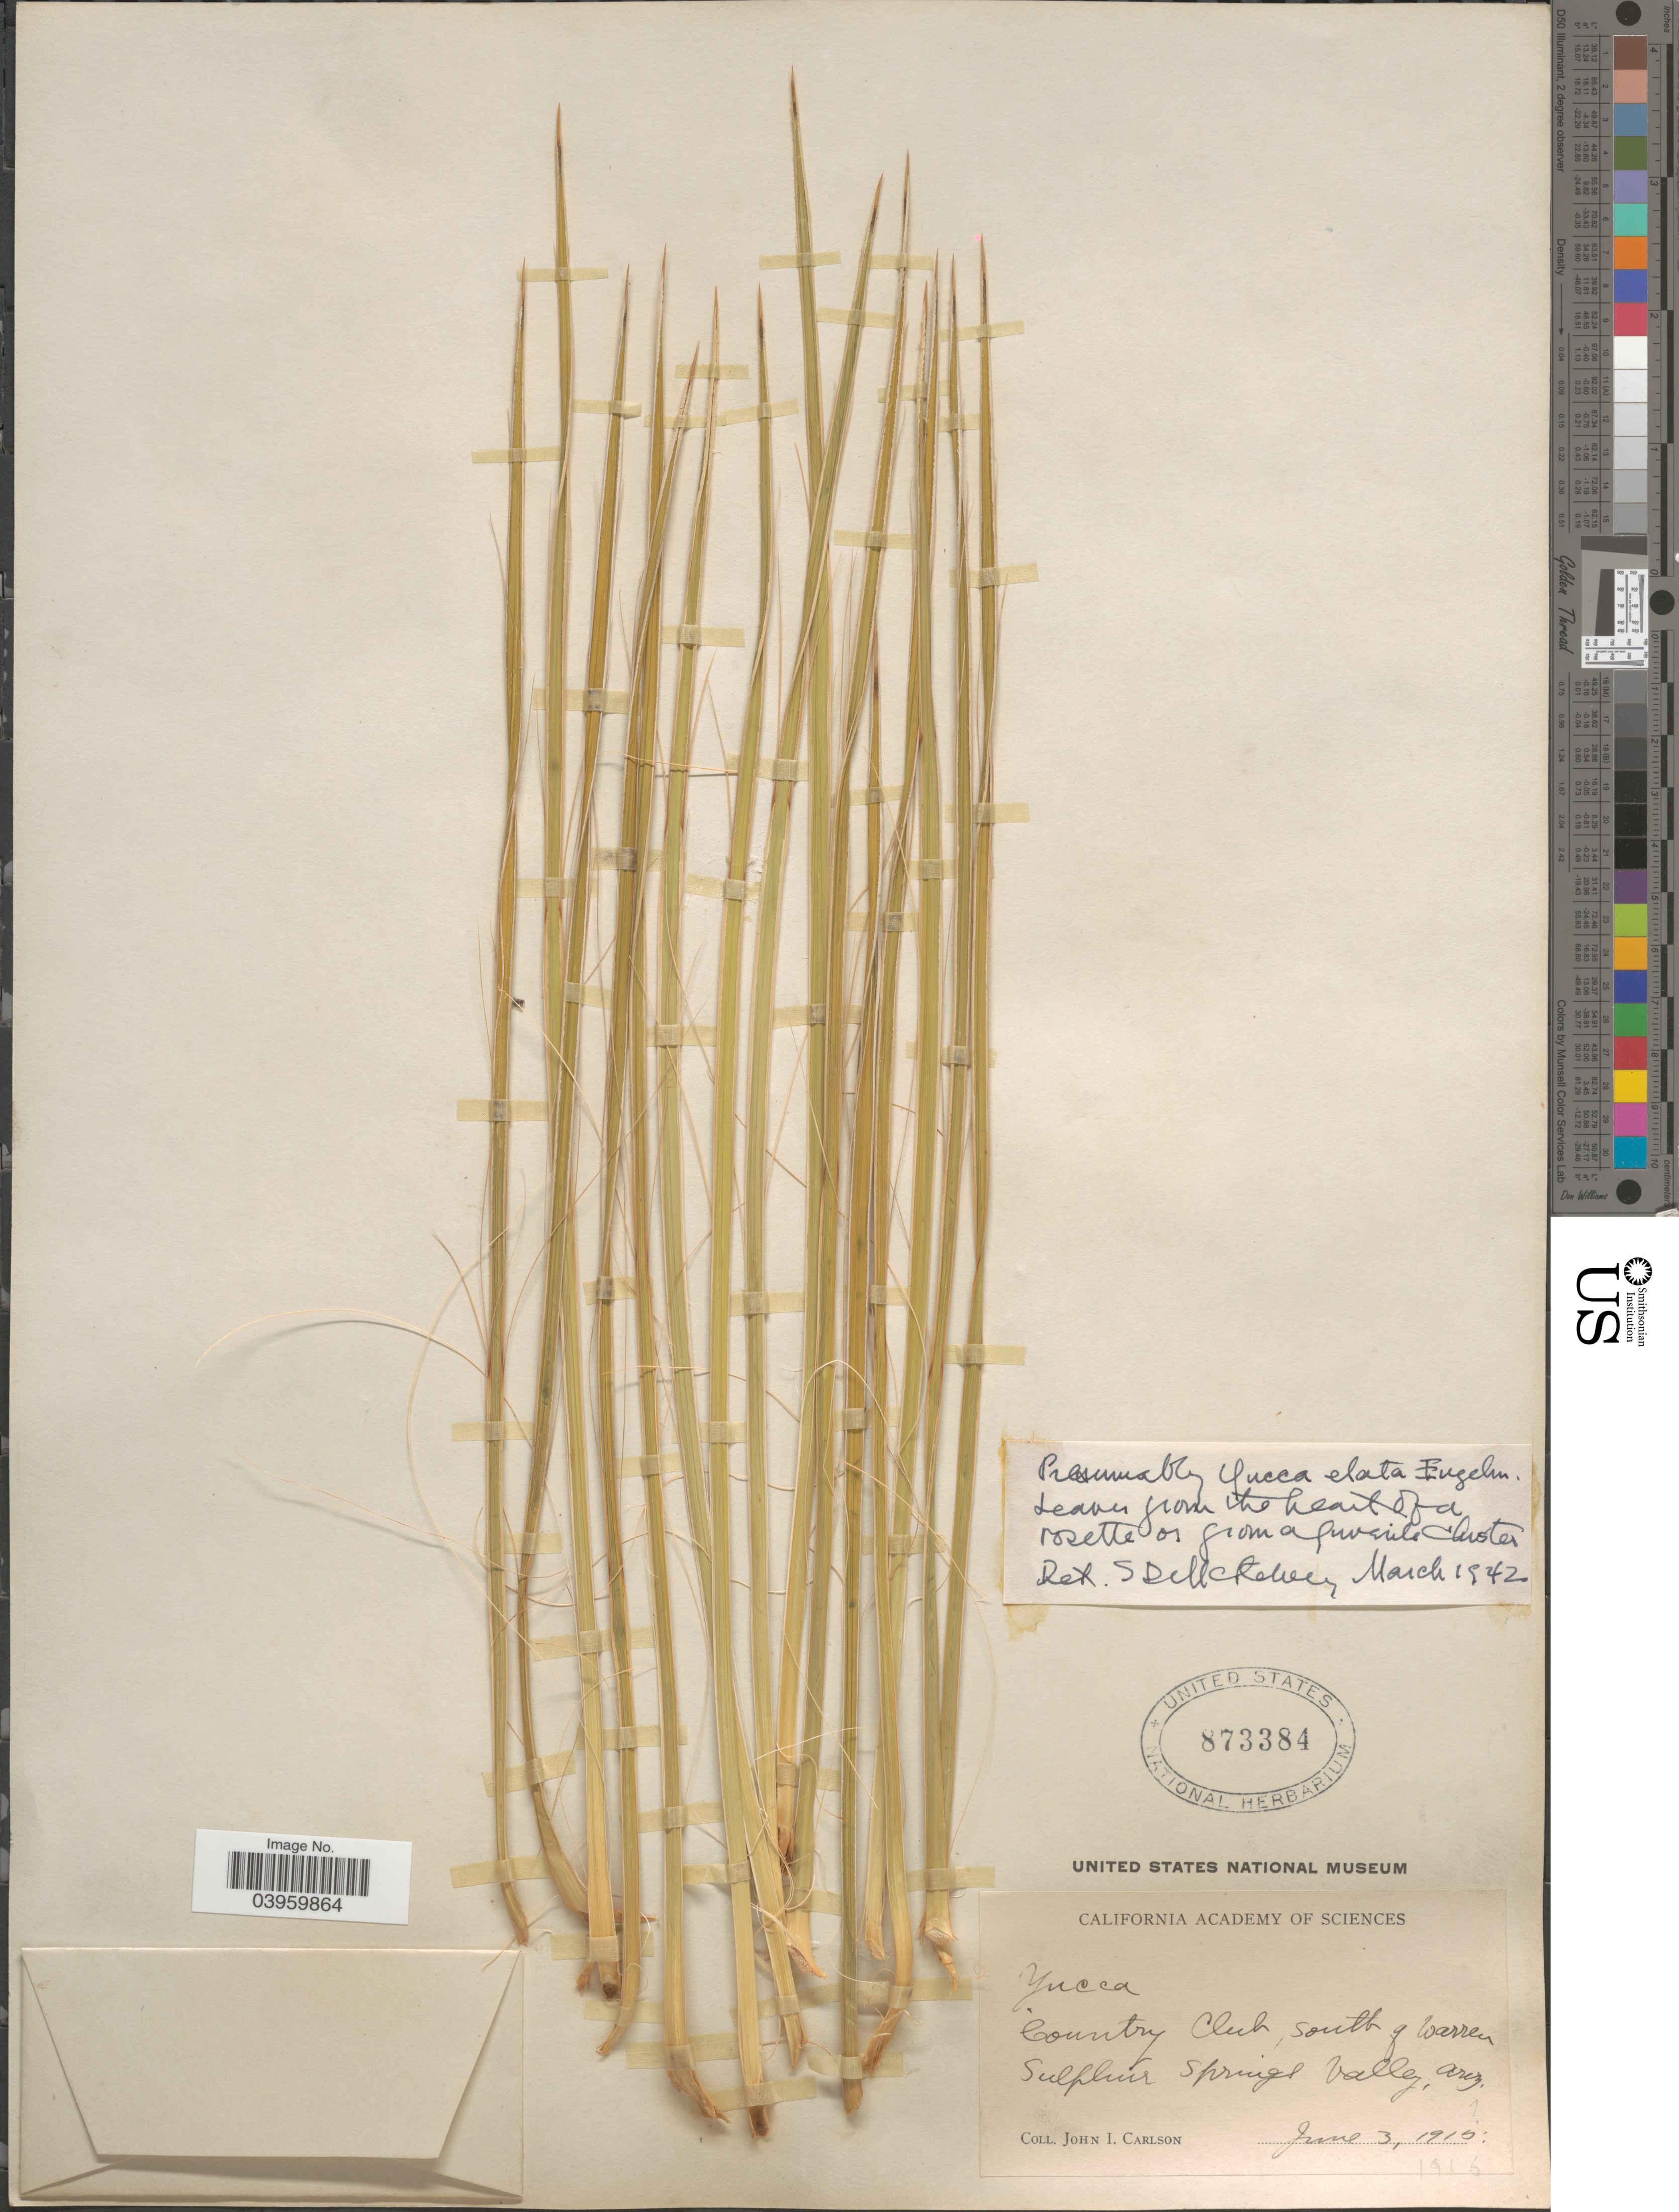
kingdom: Plantae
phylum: Tracheophyta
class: Liliopsida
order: Asparagales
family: Asparagaceae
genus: Yucca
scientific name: Yucca elata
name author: (Engelm.) Engelm.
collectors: J. Carlson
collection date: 1915-06-03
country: United States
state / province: Arizona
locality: County Club, south of Warren Sulphur Springs Valley.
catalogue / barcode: US 873384